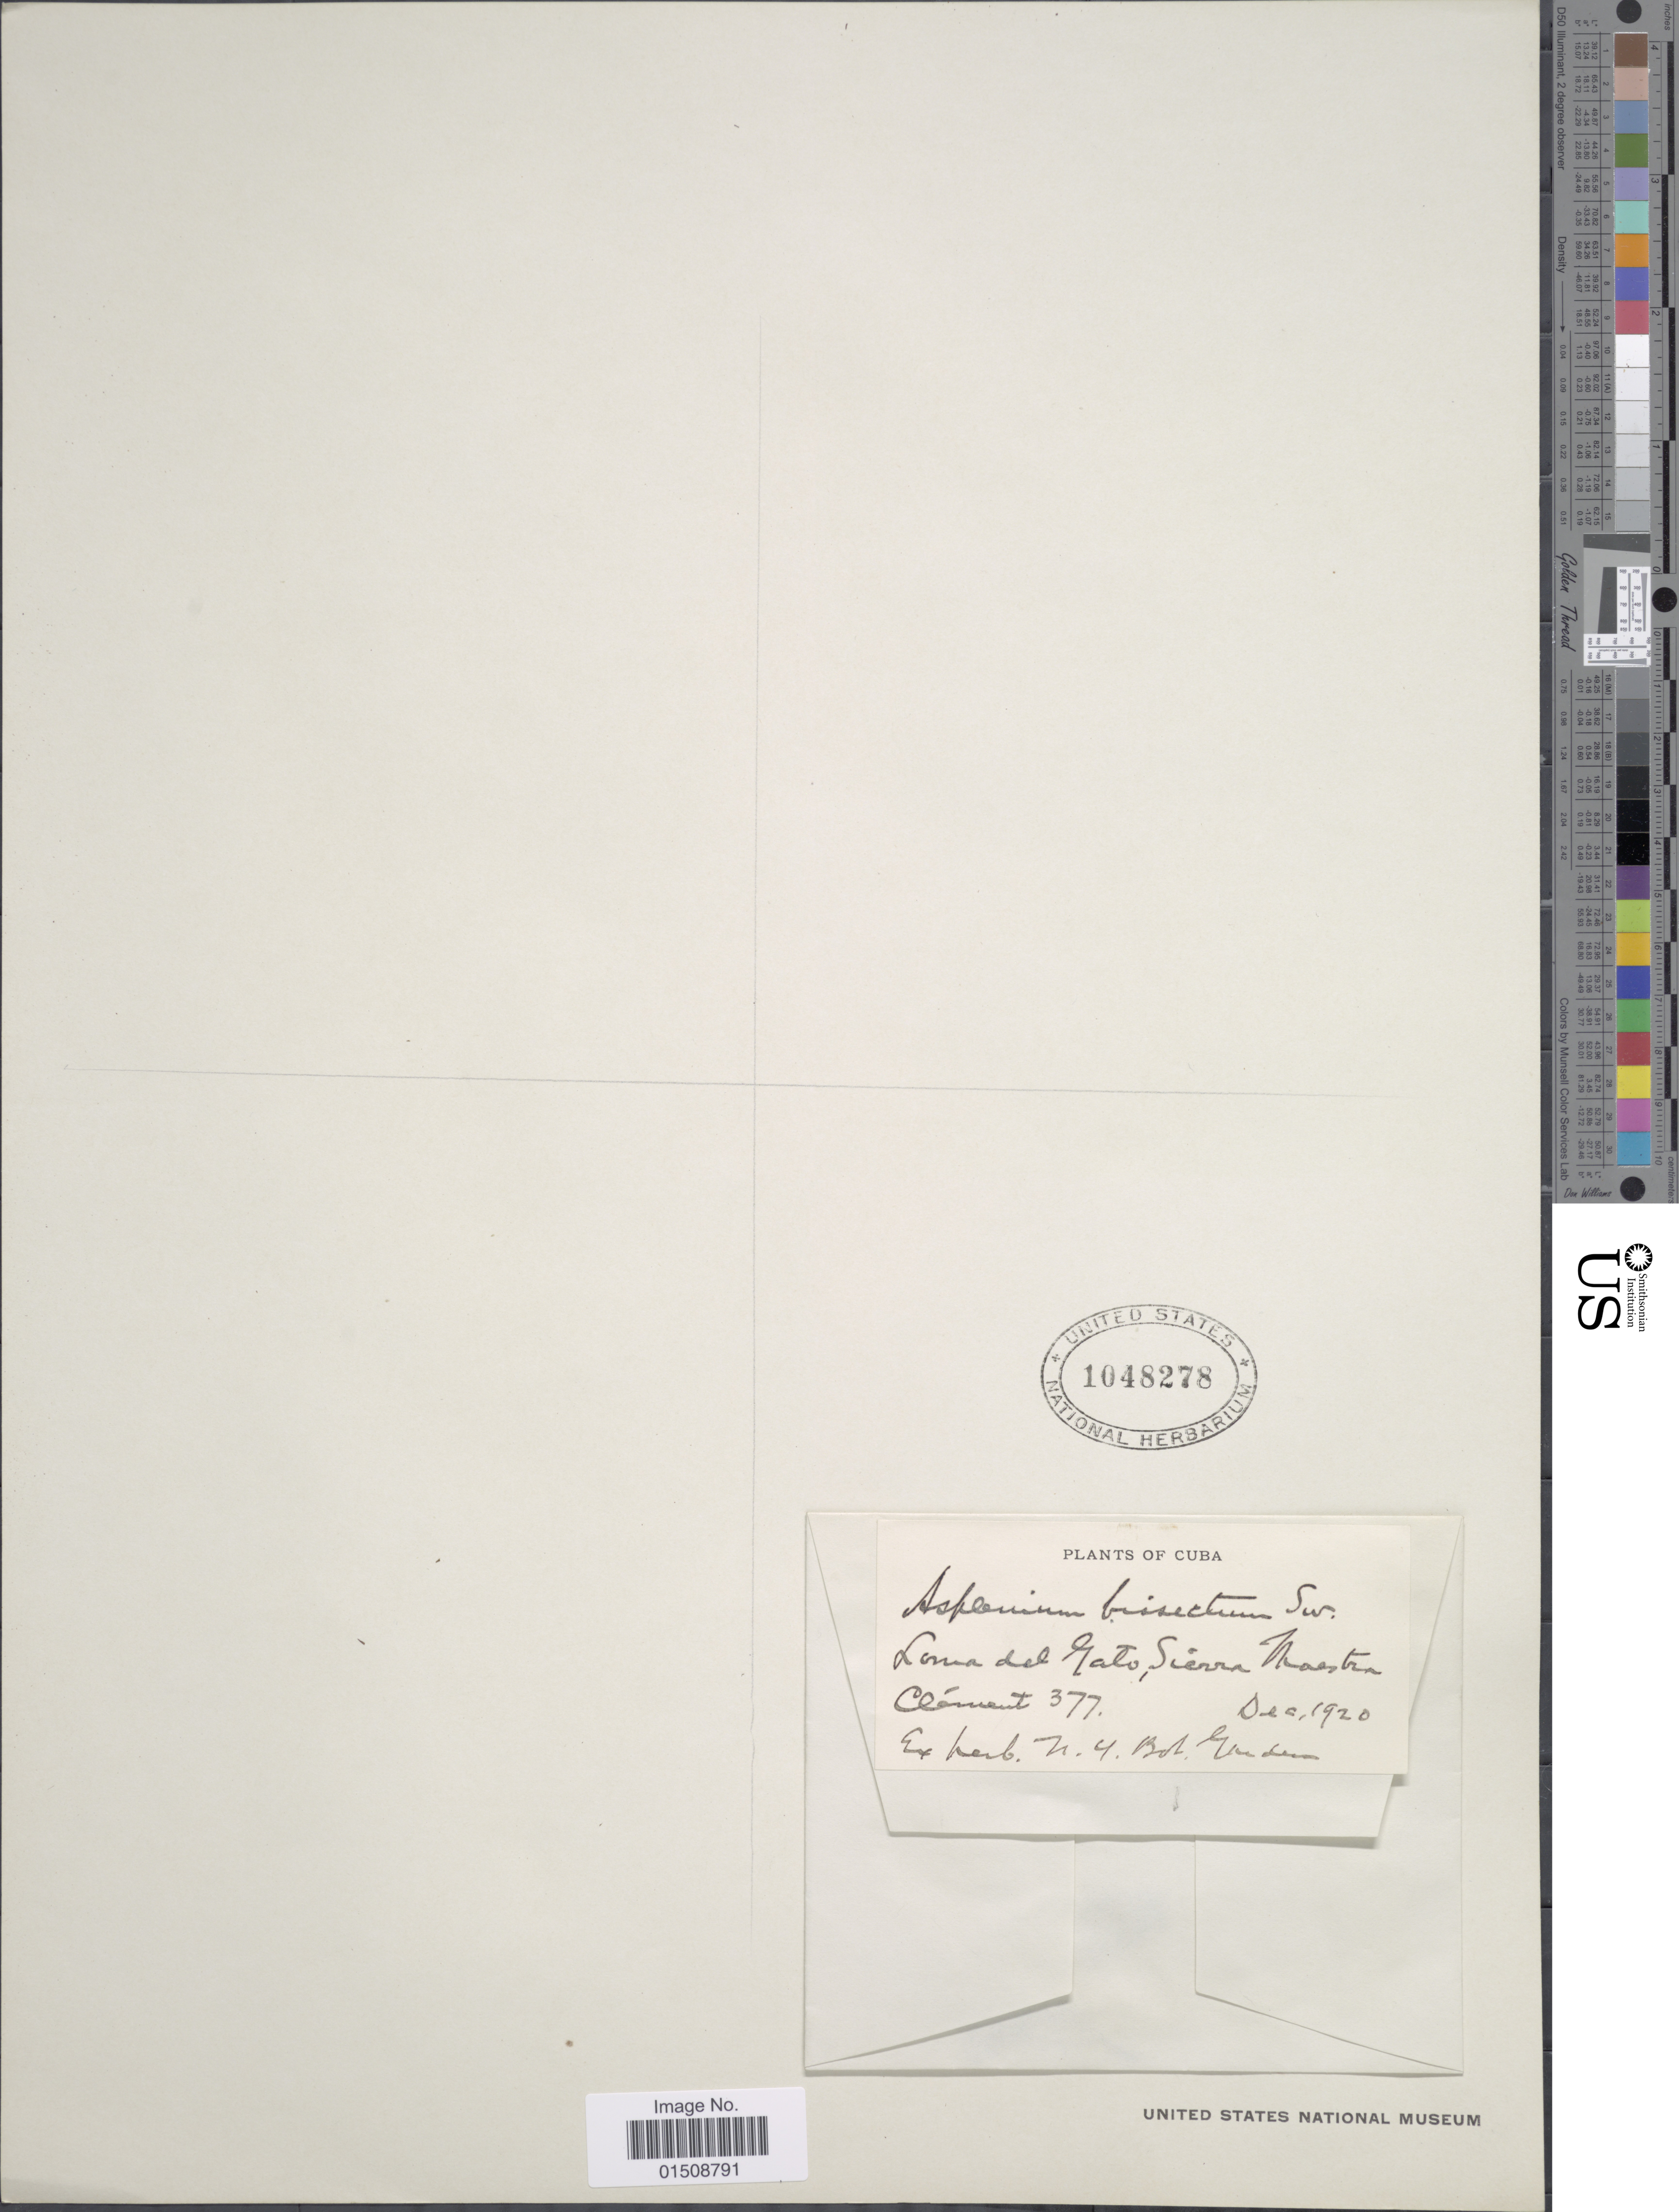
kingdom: Plantae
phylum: Tracheophyta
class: Polypodiopsida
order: Polypodiales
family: Aspleniaceae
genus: Asplenium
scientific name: Asplenium dissectum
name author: Sw.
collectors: Clément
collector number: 377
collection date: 1920-12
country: Cuba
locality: Loma del Gato, Sierra Maestra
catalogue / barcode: US 1048278